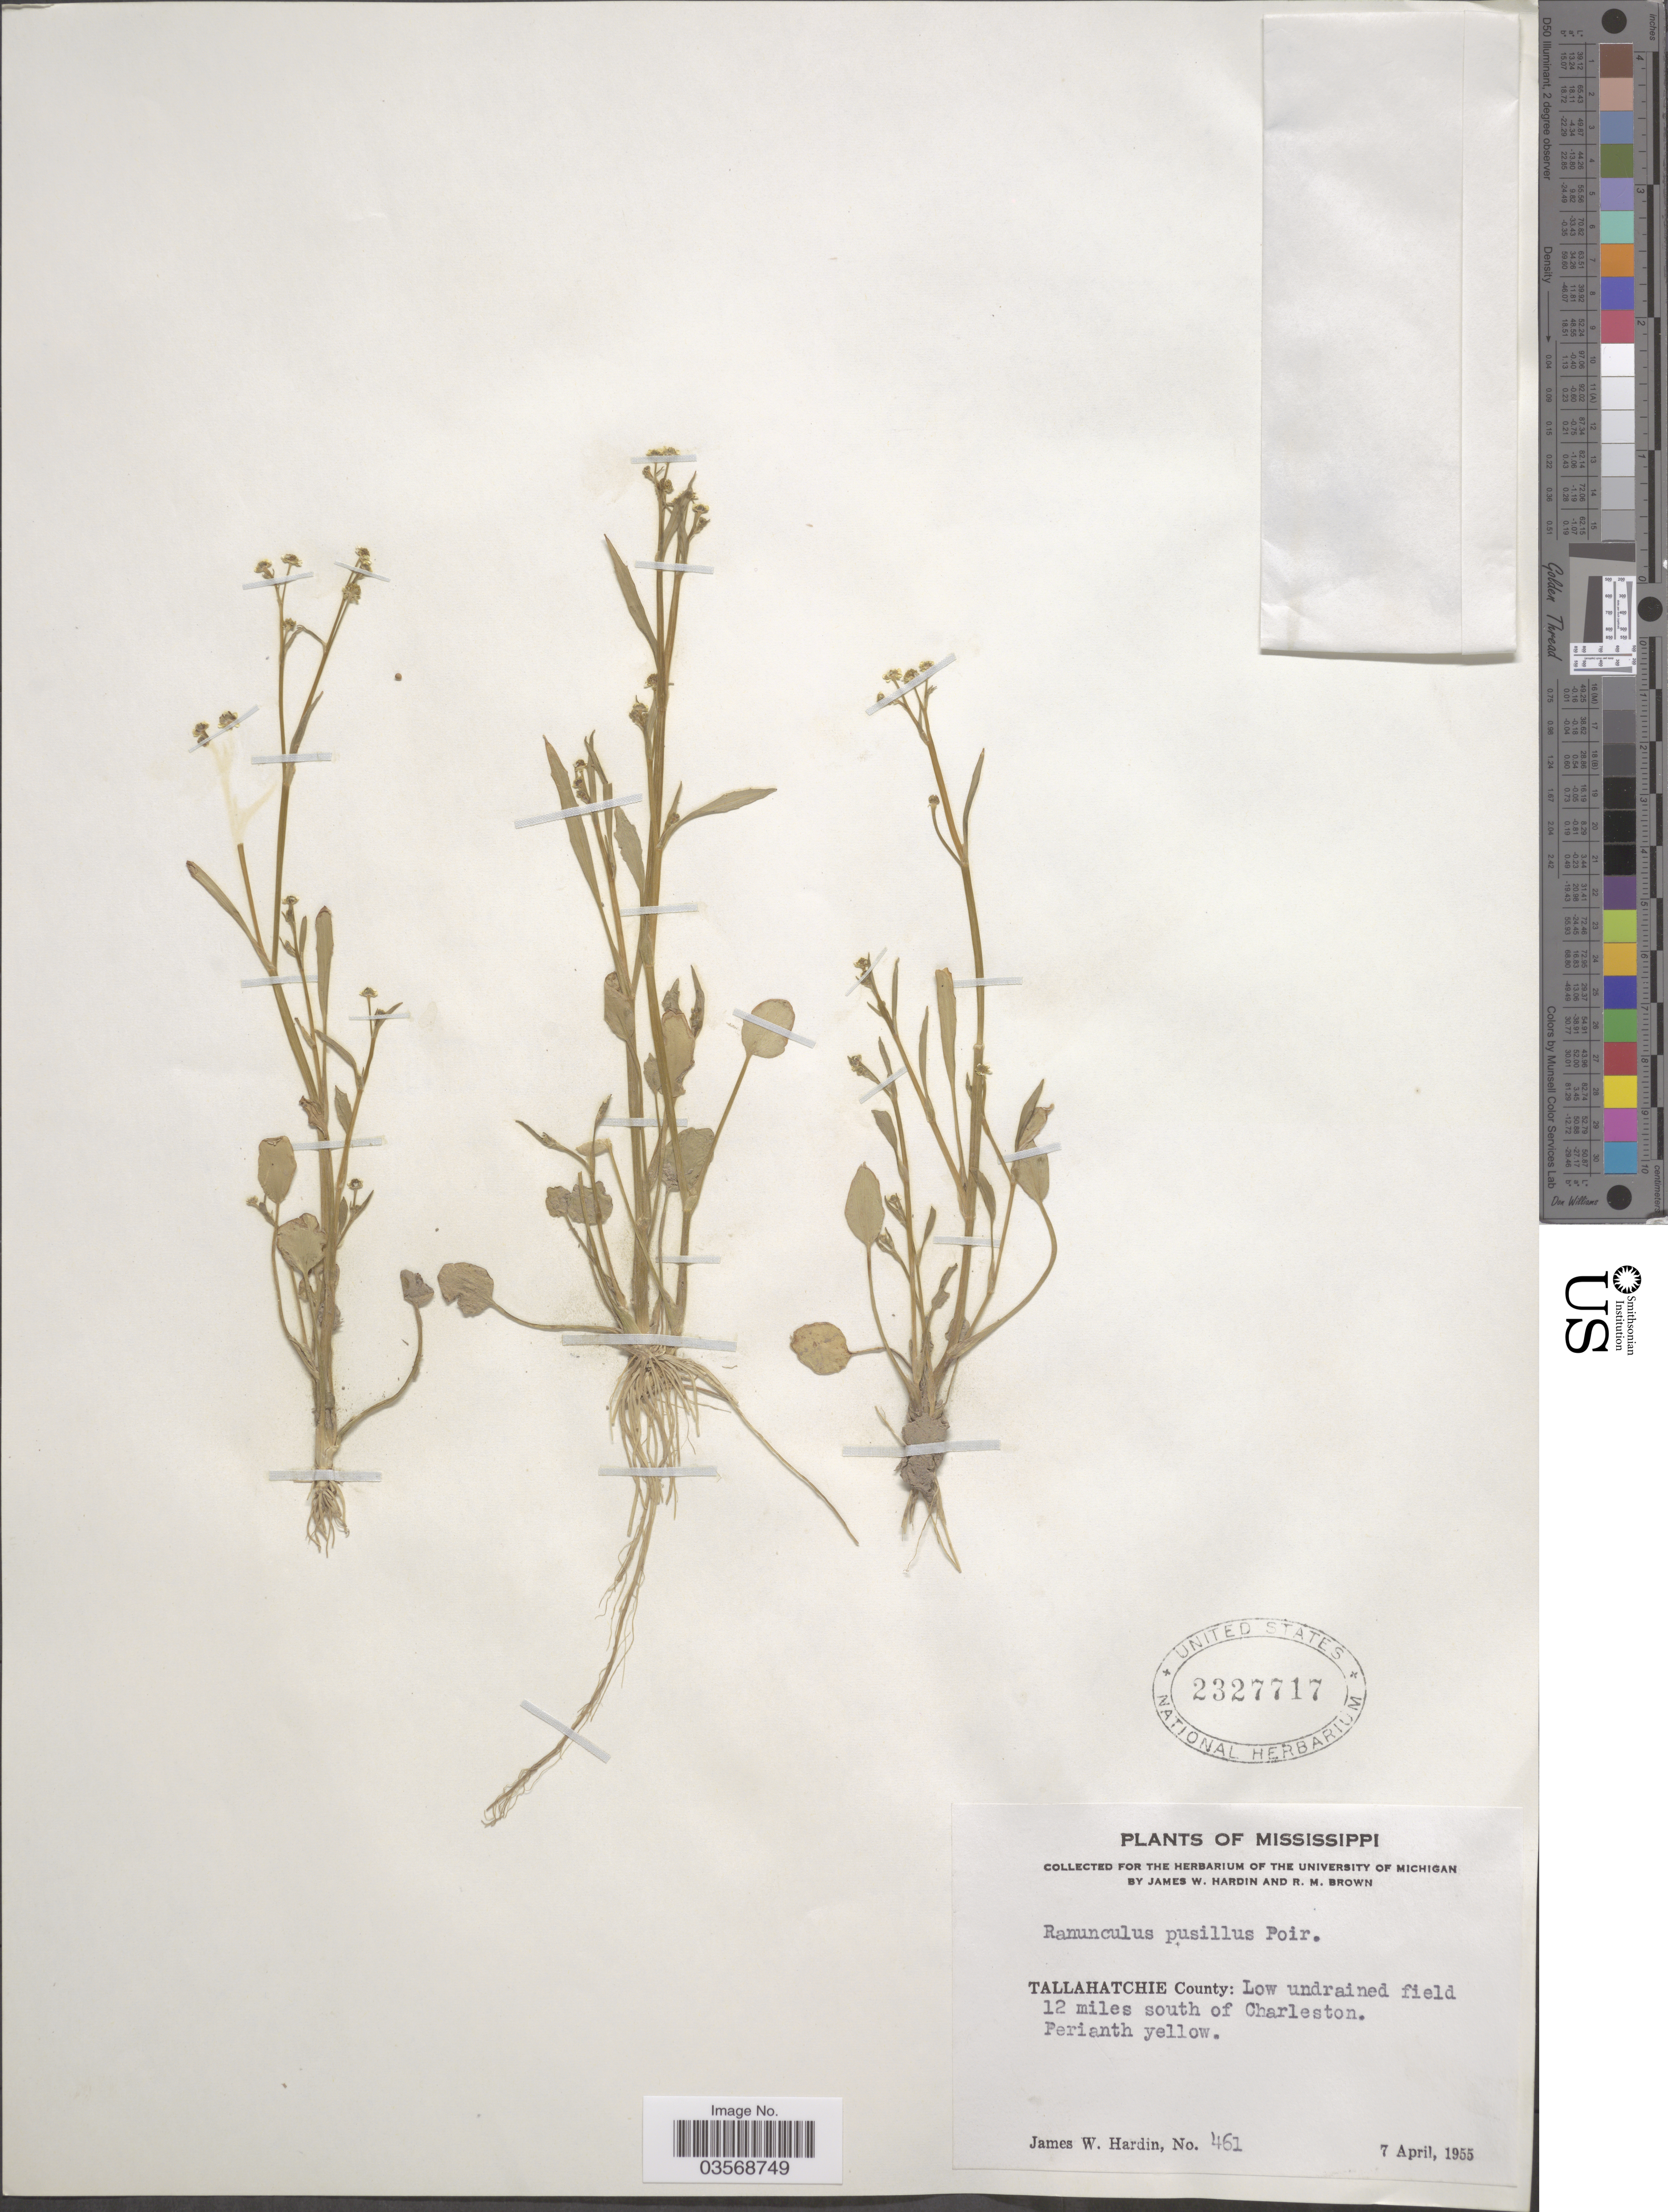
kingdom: Plantae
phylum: Tracheophyta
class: Magnoliopsida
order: Ranunculales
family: Ranunculaceae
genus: Ranunculus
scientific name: Ranunculus pusillus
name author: Poir.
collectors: J. Hardin & R. Brown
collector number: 461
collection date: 1955-04-07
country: United States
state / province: Mississippi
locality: Tallahatchie County: Low undrained field 12 miles south of Charleston.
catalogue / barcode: US 2327717